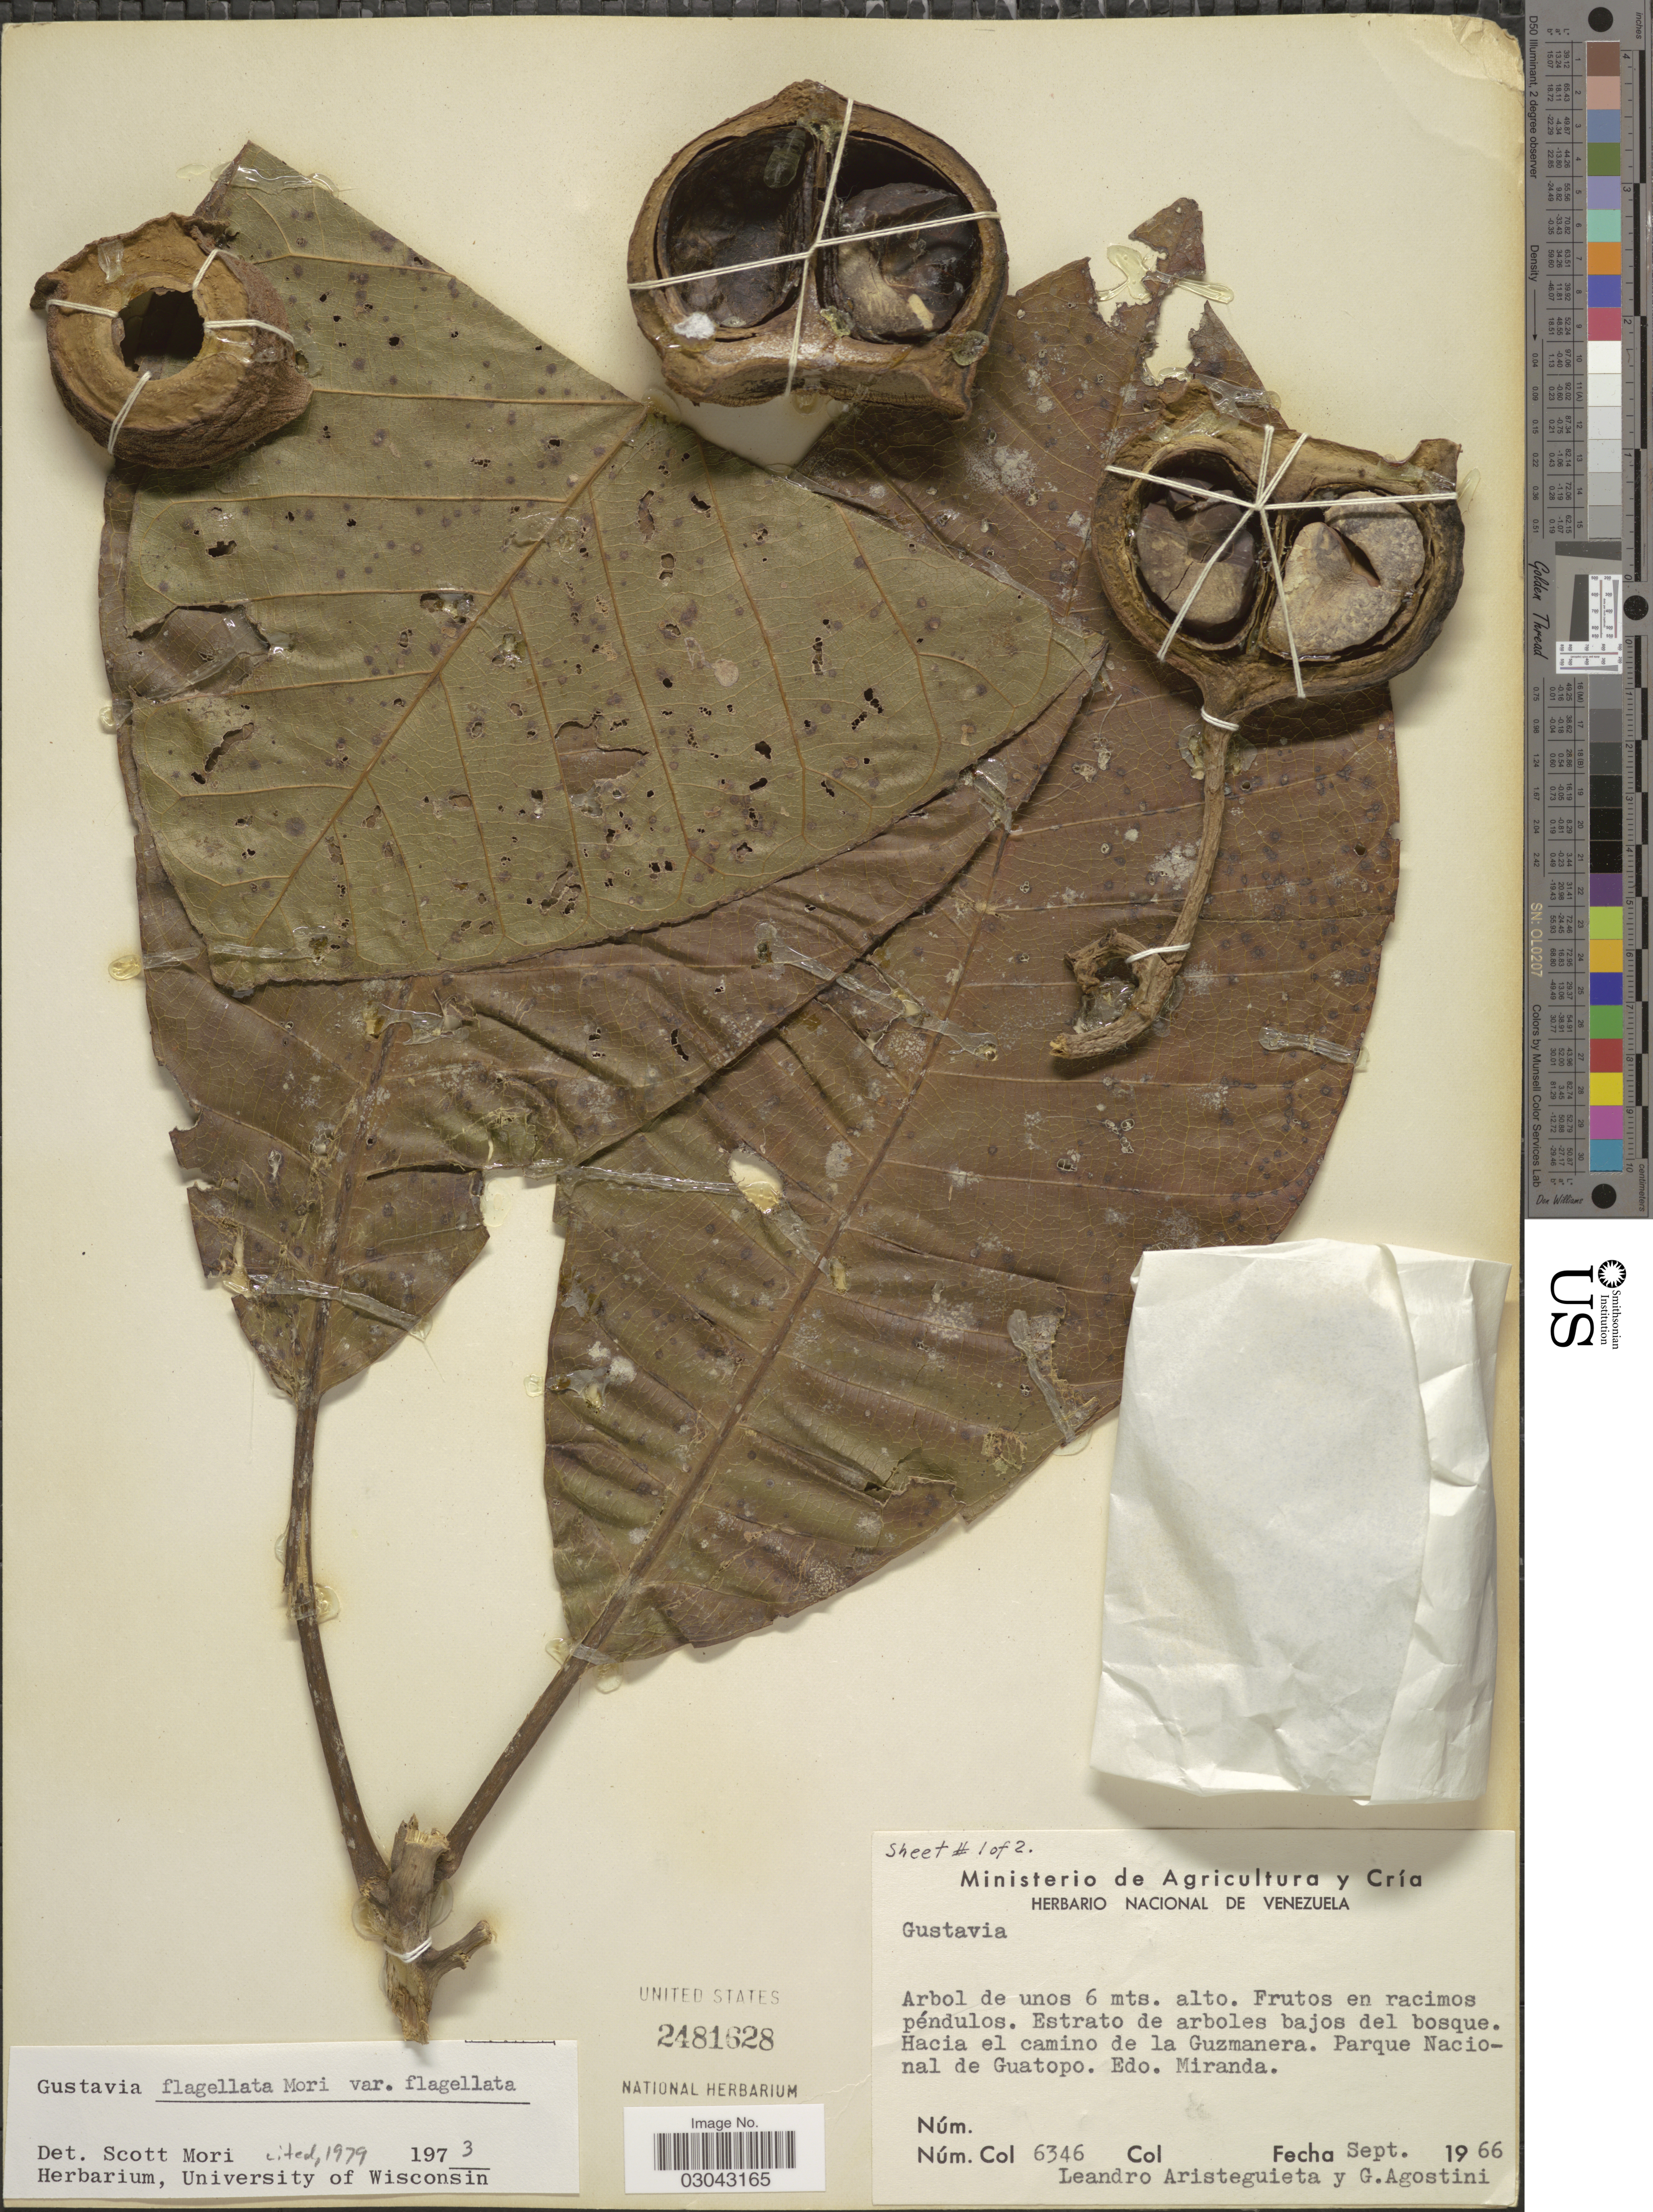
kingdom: Plantae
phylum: Tracheophyta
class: Magnoliopsida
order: Ericales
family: Lecythidaceae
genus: Gustavia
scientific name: Gustavia flagellata var. flagellata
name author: S.A. Mori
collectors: L. Aristeguieta & G. Agostini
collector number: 6346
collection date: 1966-09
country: Venezuela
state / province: Miranda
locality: Hacia el camino de la Guzmanera. Parque Nacional de Guatopo.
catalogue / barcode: US 2481628